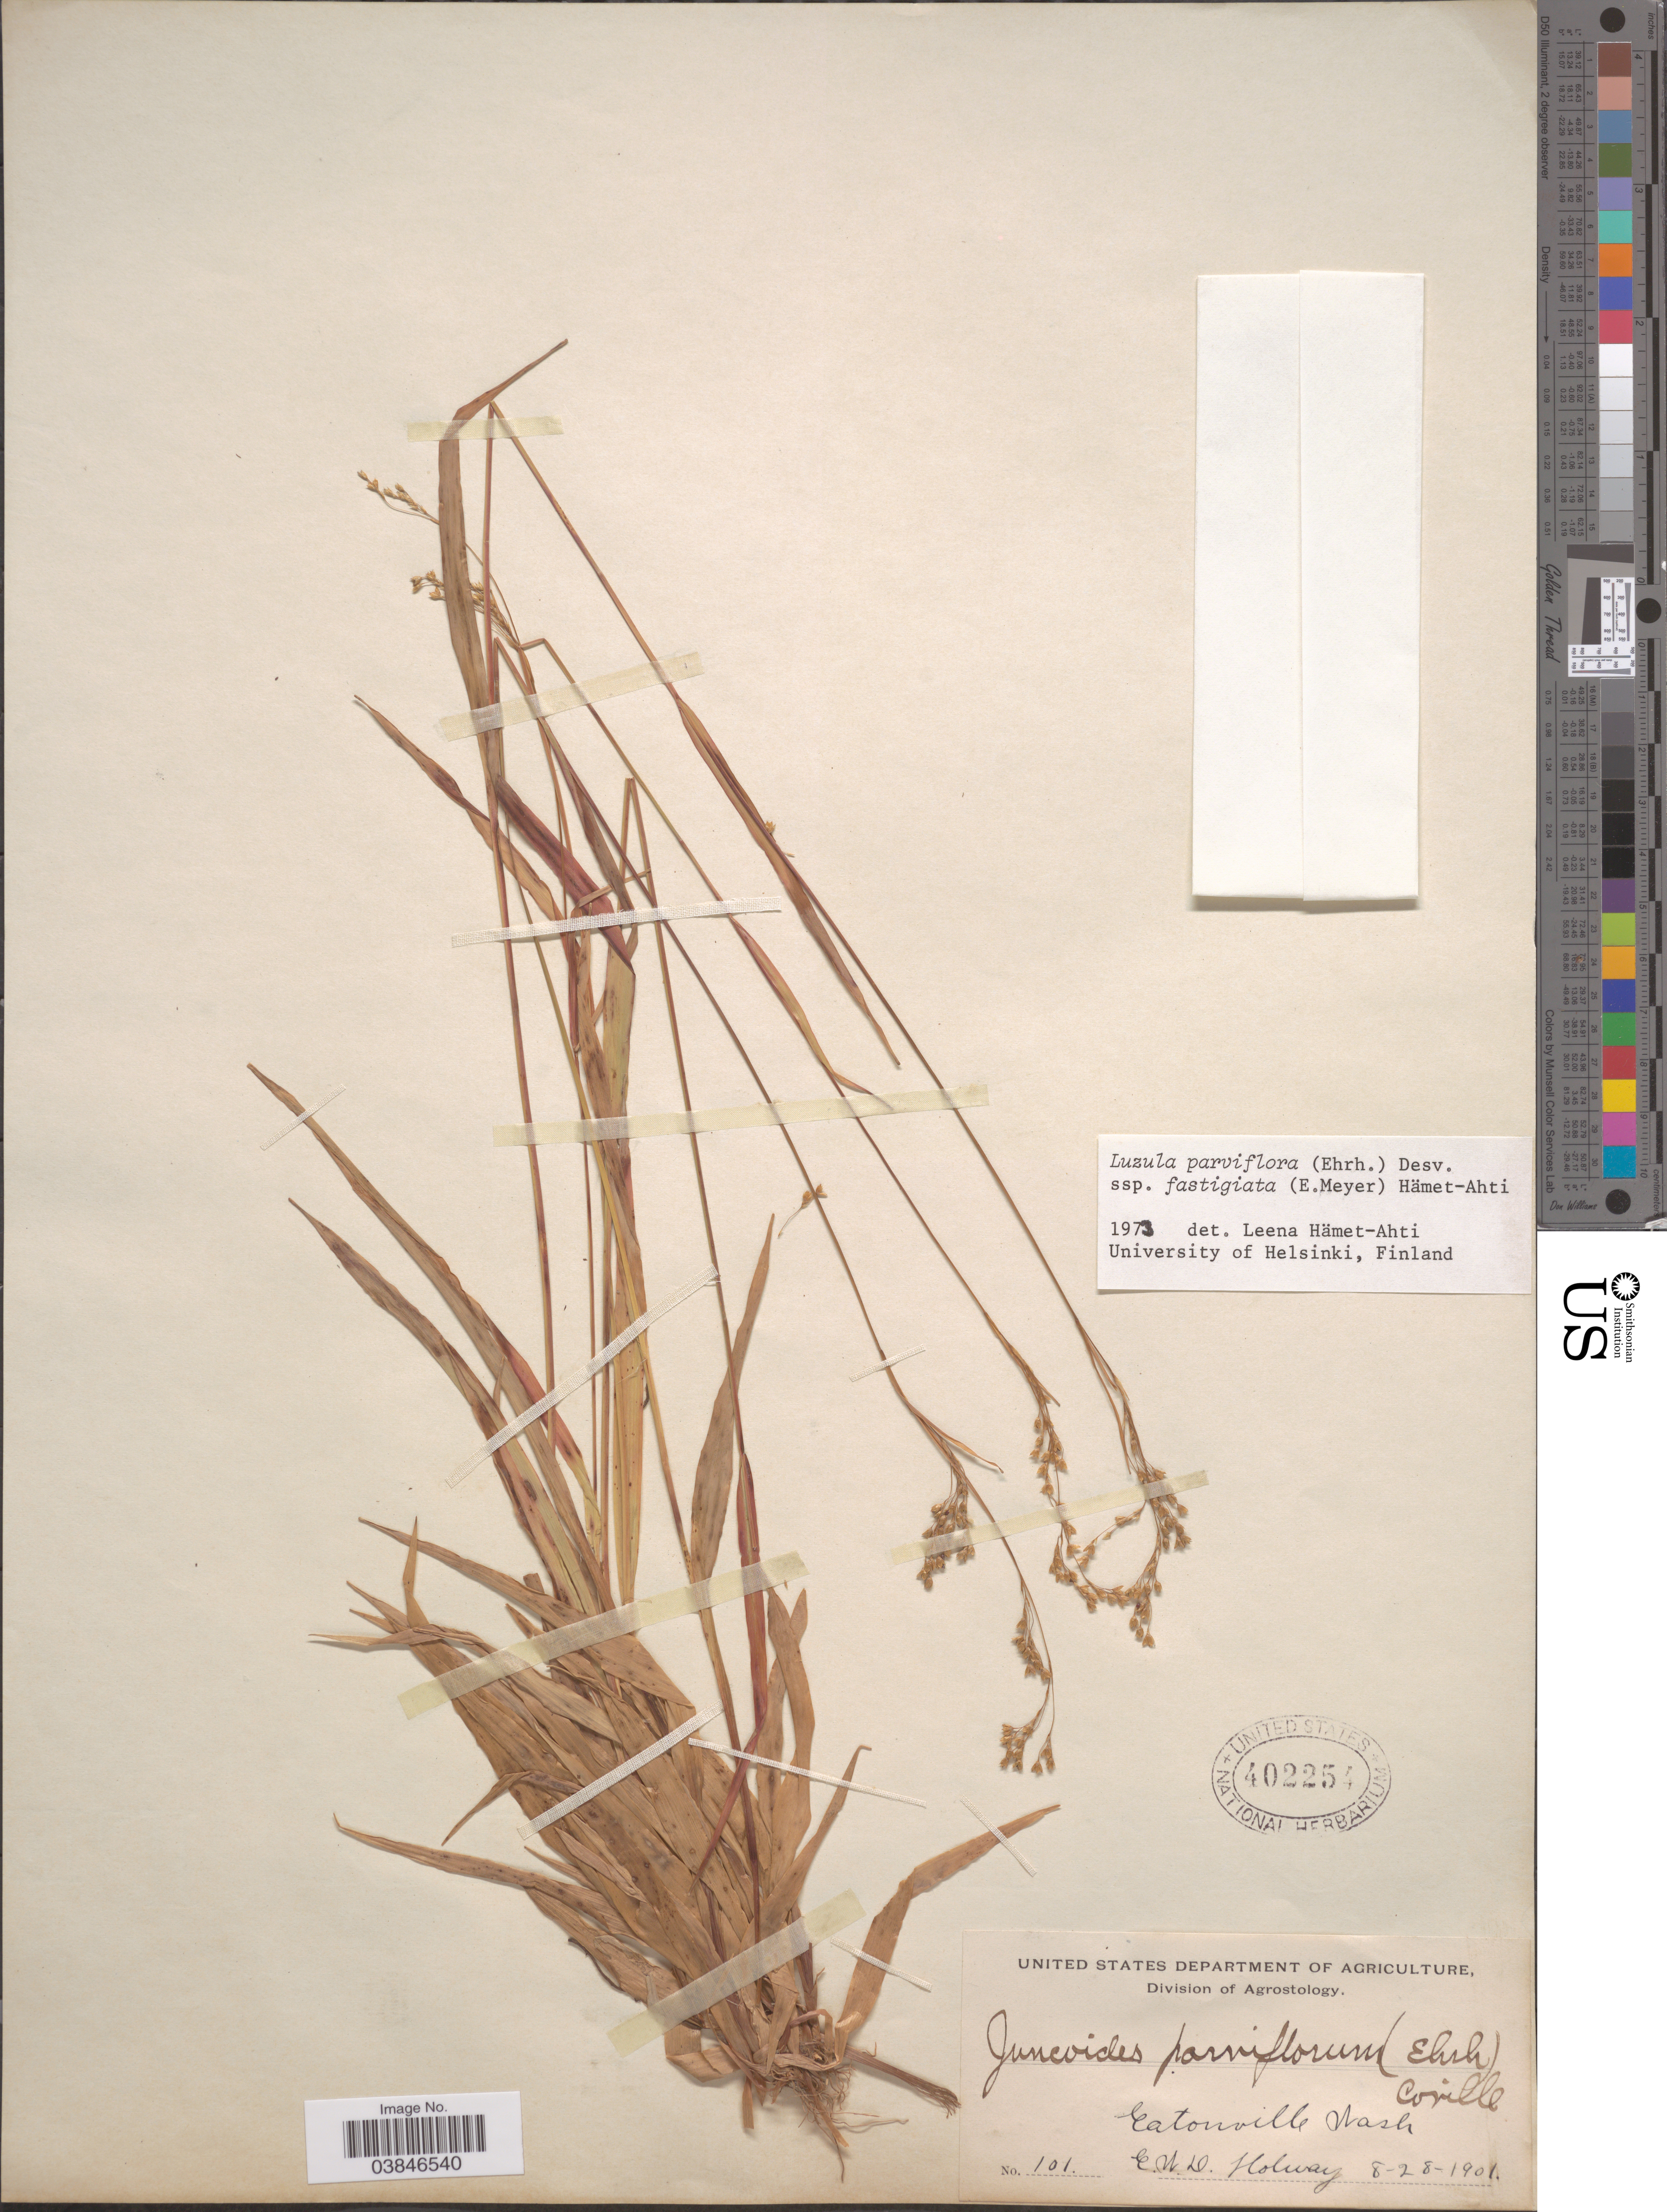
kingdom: Plantae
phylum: Tracheophyta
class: Liliopsida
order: Poales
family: Juncaceae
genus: Luzula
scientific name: Luzula parviflora subsp. fastigiata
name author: Buchenau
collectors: E. W. D. Holway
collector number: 101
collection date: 1901-08-28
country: United States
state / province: Washington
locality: Eatonville.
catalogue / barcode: US 402254